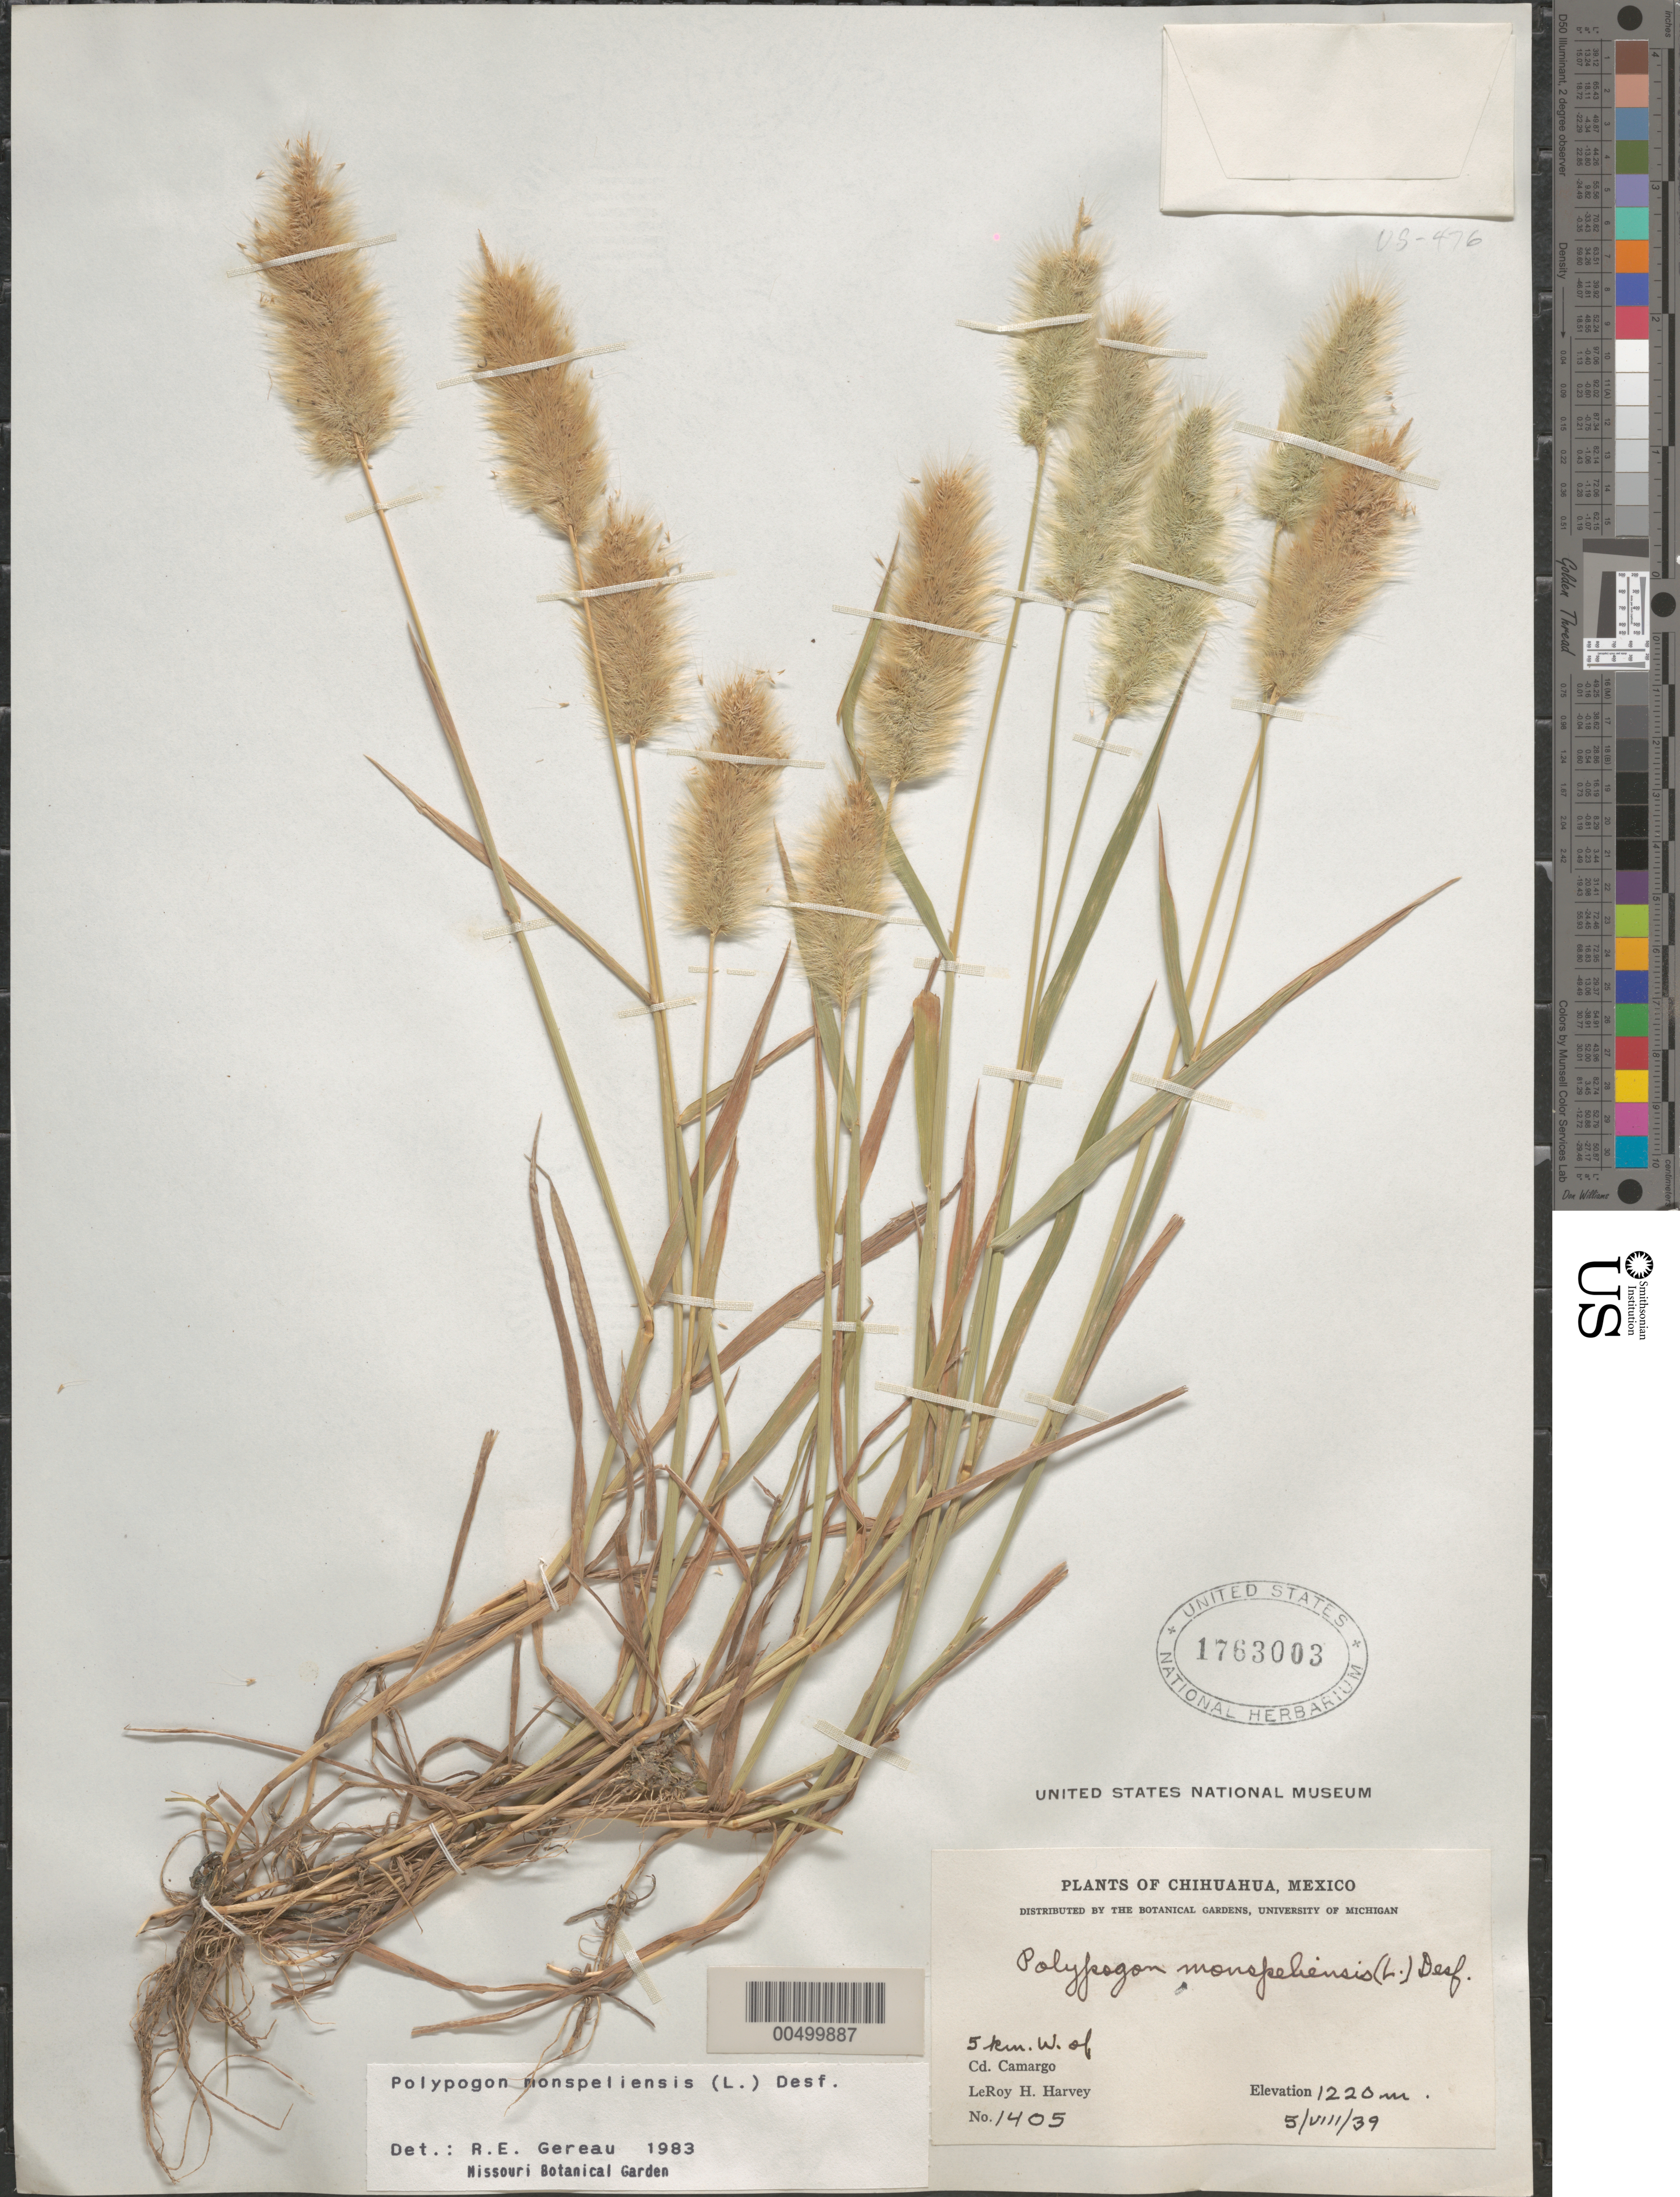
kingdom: Plantae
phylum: Tracheophyta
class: Liliopsida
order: Poales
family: Poaceae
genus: Polypogon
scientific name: Polypogon monspeliensis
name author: (L.) Desf.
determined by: Gereau, R. E.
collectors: L. H. Harvey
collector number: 1405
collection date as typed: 5 Aug 1939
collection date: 1939-08-05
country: Mexico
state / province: Chihuahua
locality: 5 km W of Cd. Camargo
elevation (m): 1220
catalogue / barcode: US 1763003